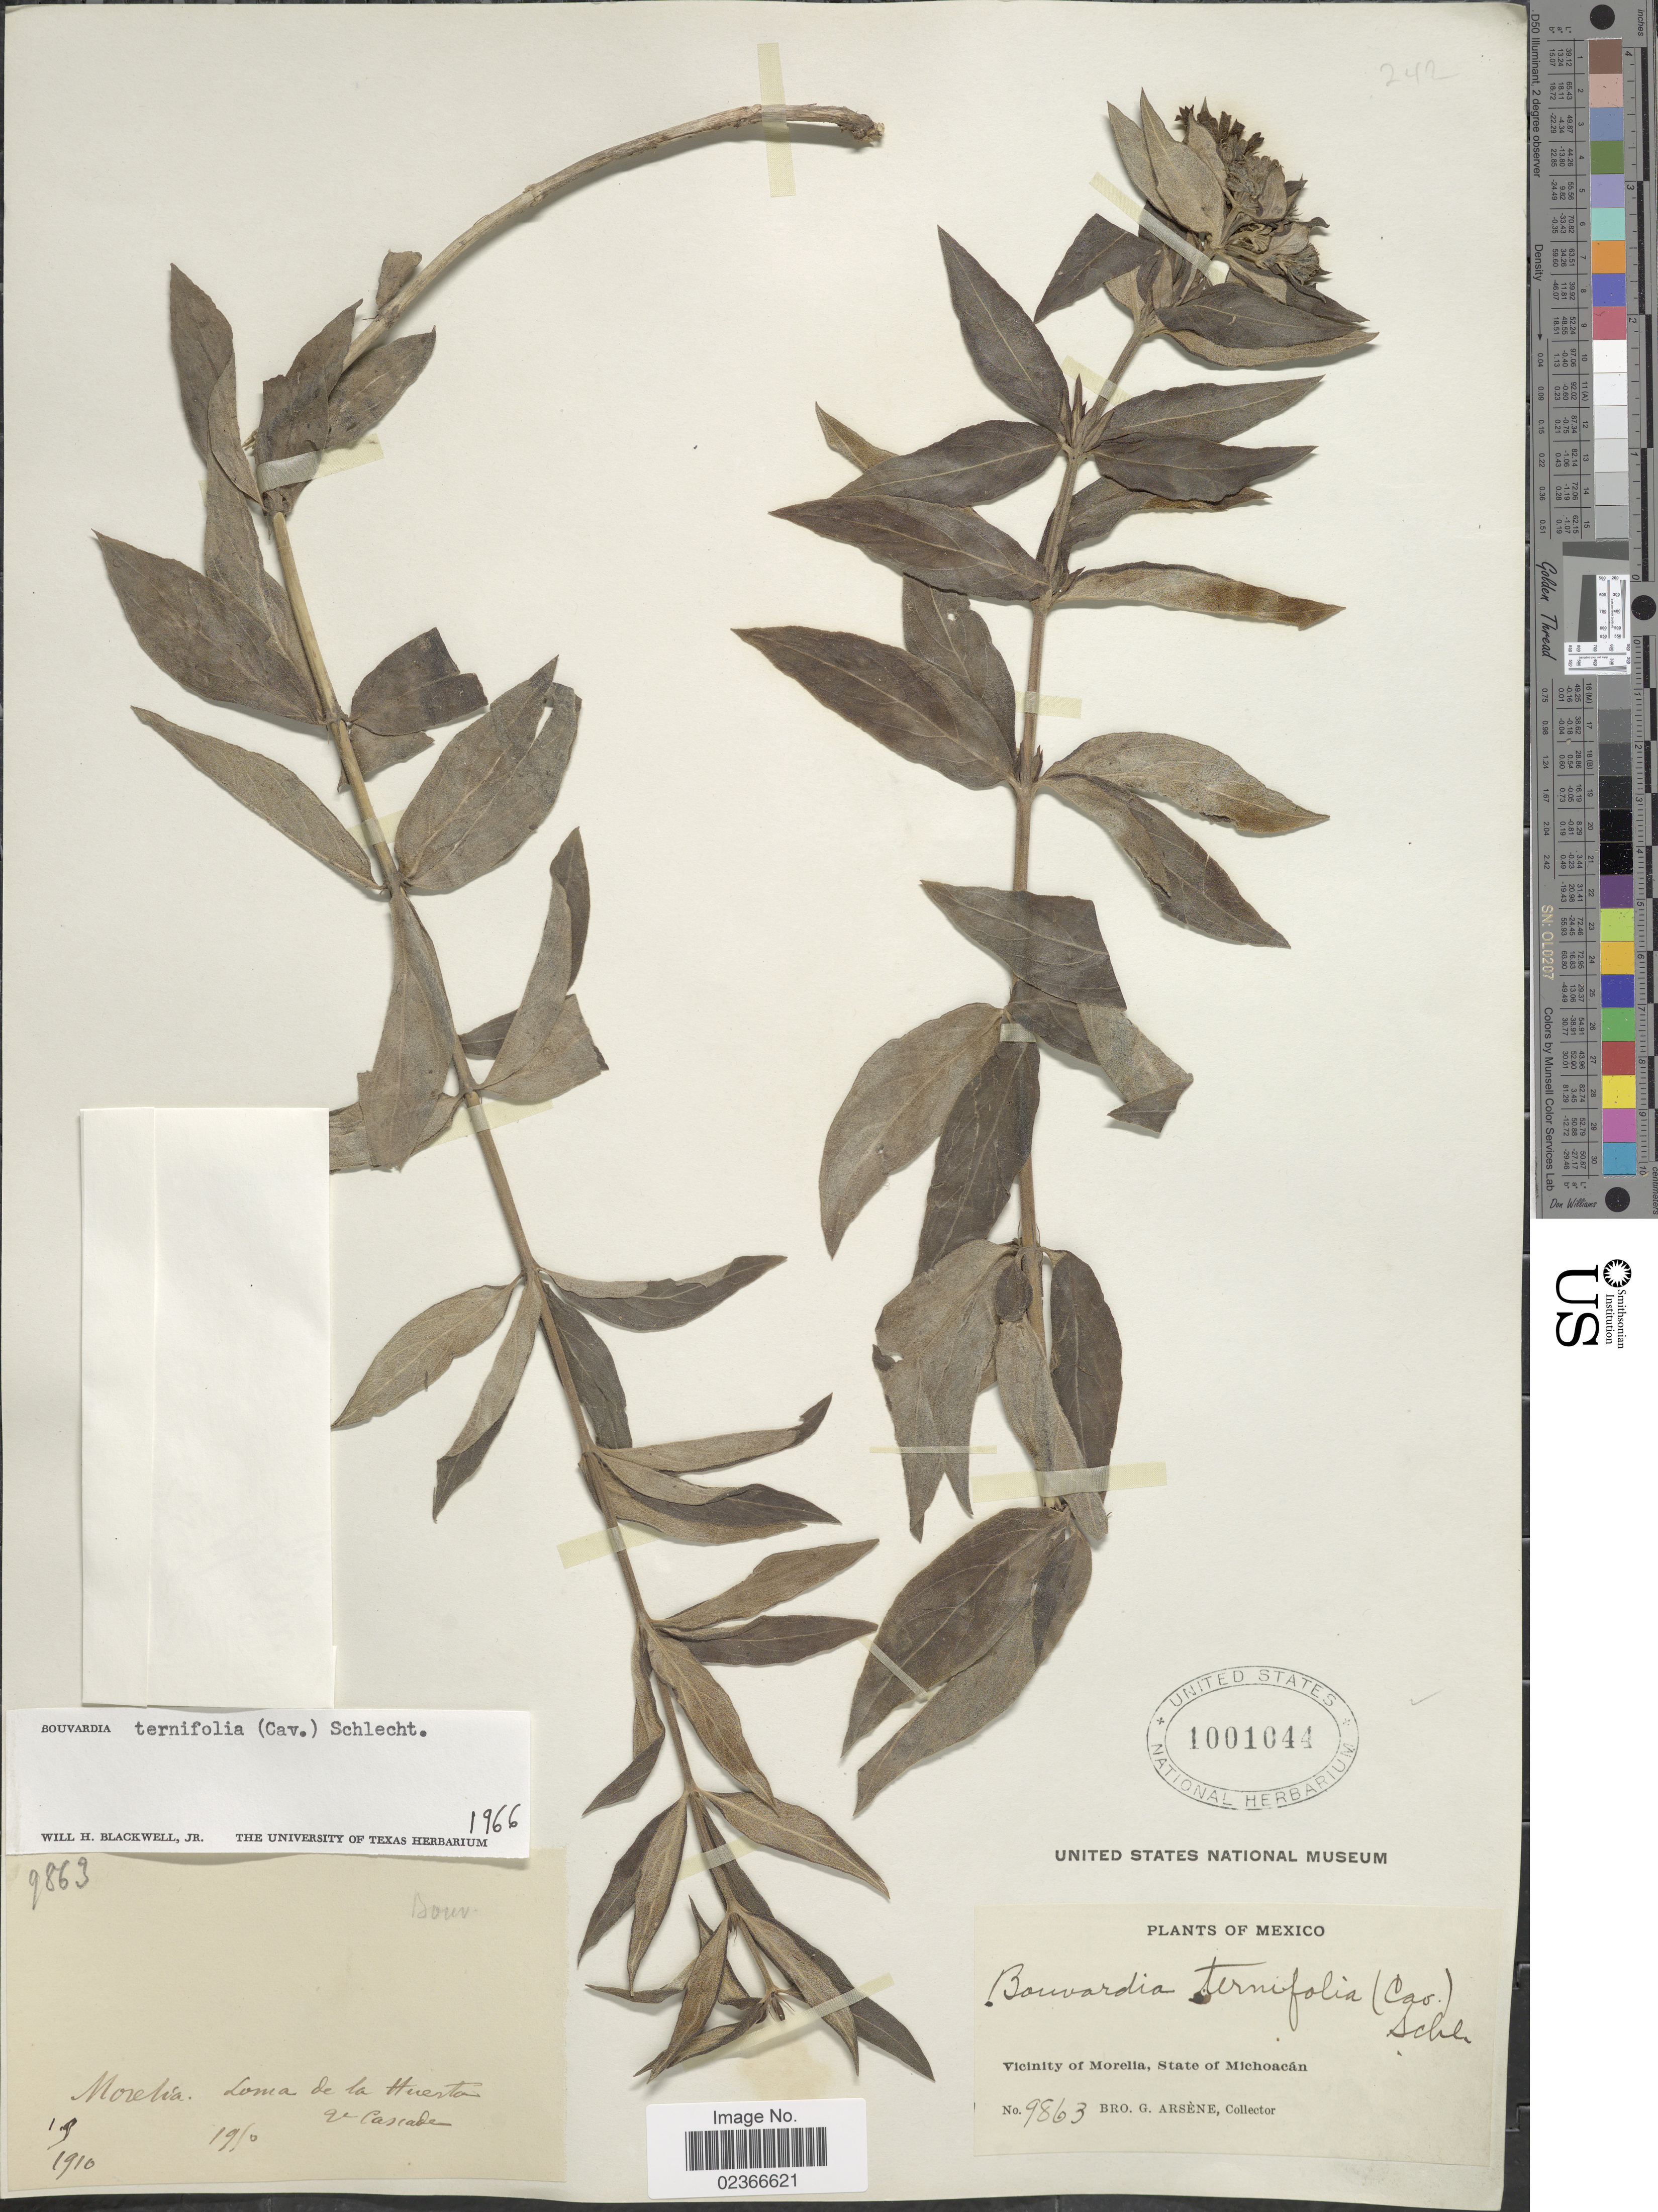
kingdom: Plantae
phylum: Tracheophyta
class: Magnoliopsida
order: Gentianales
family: Rubiaceae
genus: Bouvardia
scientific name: Bouvardia ternifolia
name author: (Cav.) Schltdl.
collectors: Bro. G. Arsène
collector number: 9863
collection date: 1910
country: Mexico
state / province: Michoacán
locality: Loma de la Huerta, le cascade [Lomas de la Huerta]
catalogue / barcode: US 1001044